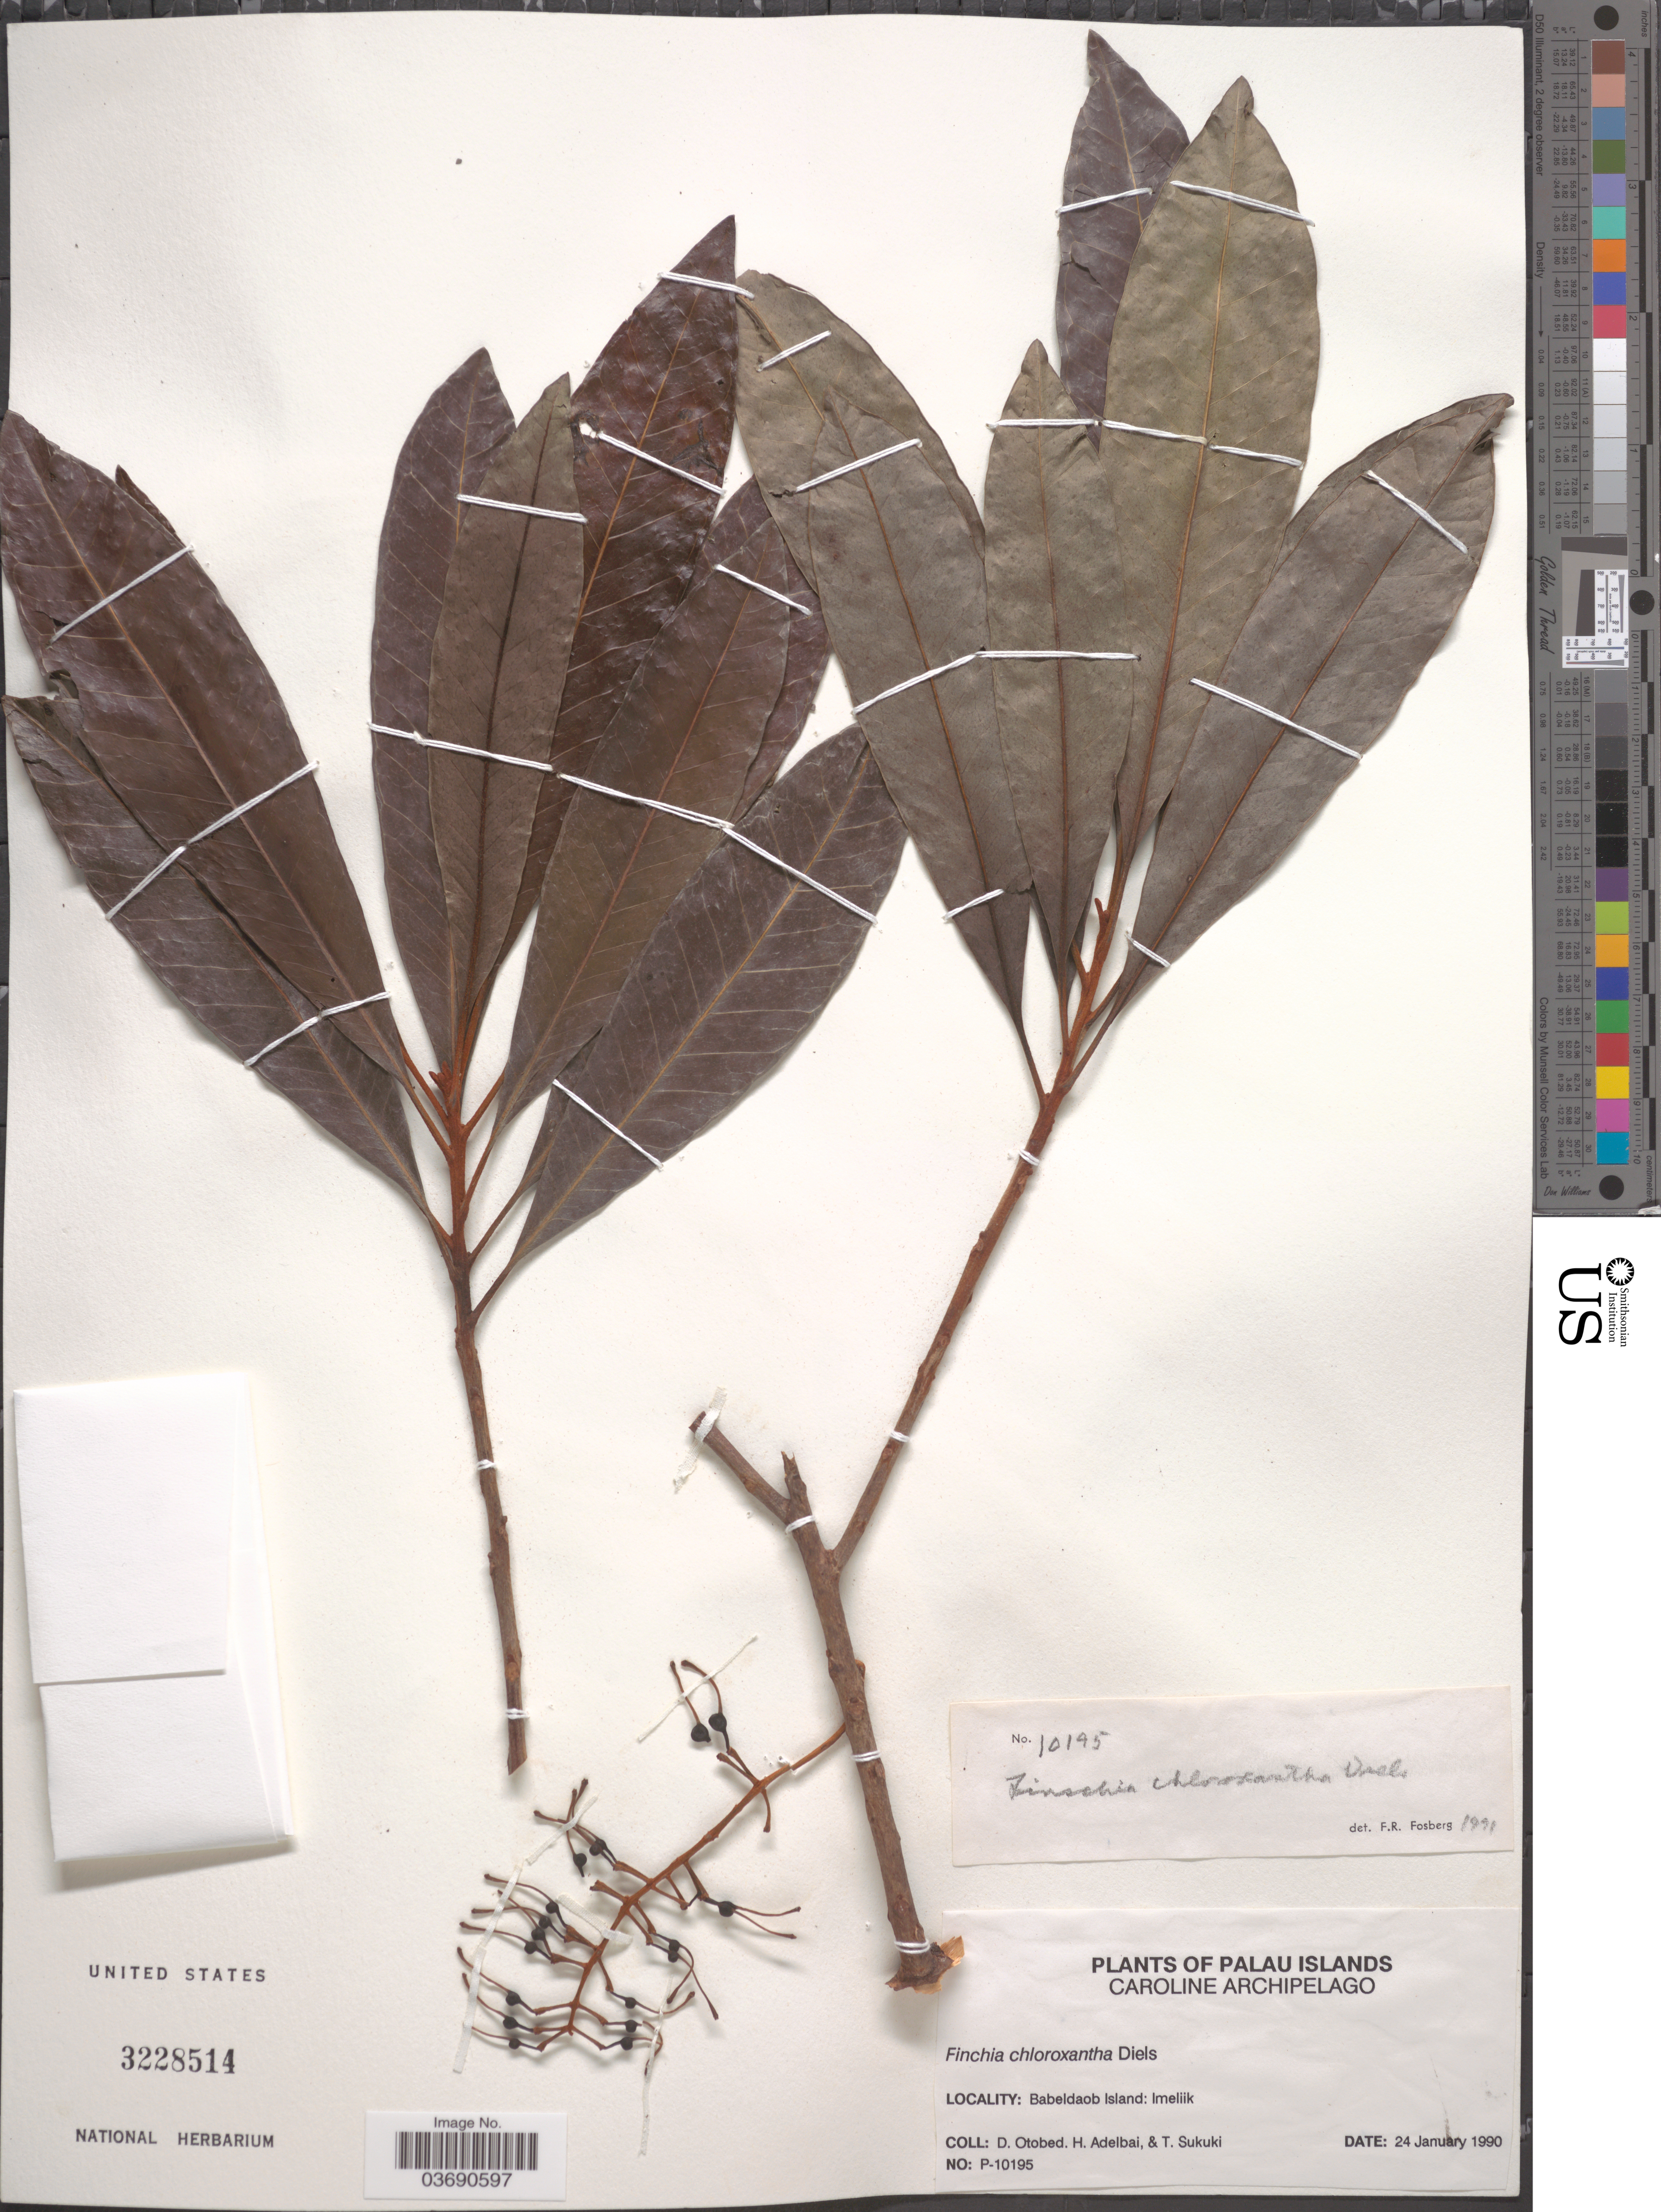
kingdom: Plantae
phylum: Tracheophyta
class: Magnoliopsida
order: Proteales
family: Proteaceae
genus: Finschia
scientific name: Finschia chloroxantha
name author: Diels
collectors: D. O. Otobed, H. Adelbai & T. Sukuki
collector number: P-10195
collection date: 1990-01-24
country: Palau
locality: Palau Islands. Caroline Archipelago. Babeldaob Island: Imeliik.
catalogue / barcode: US 3228514